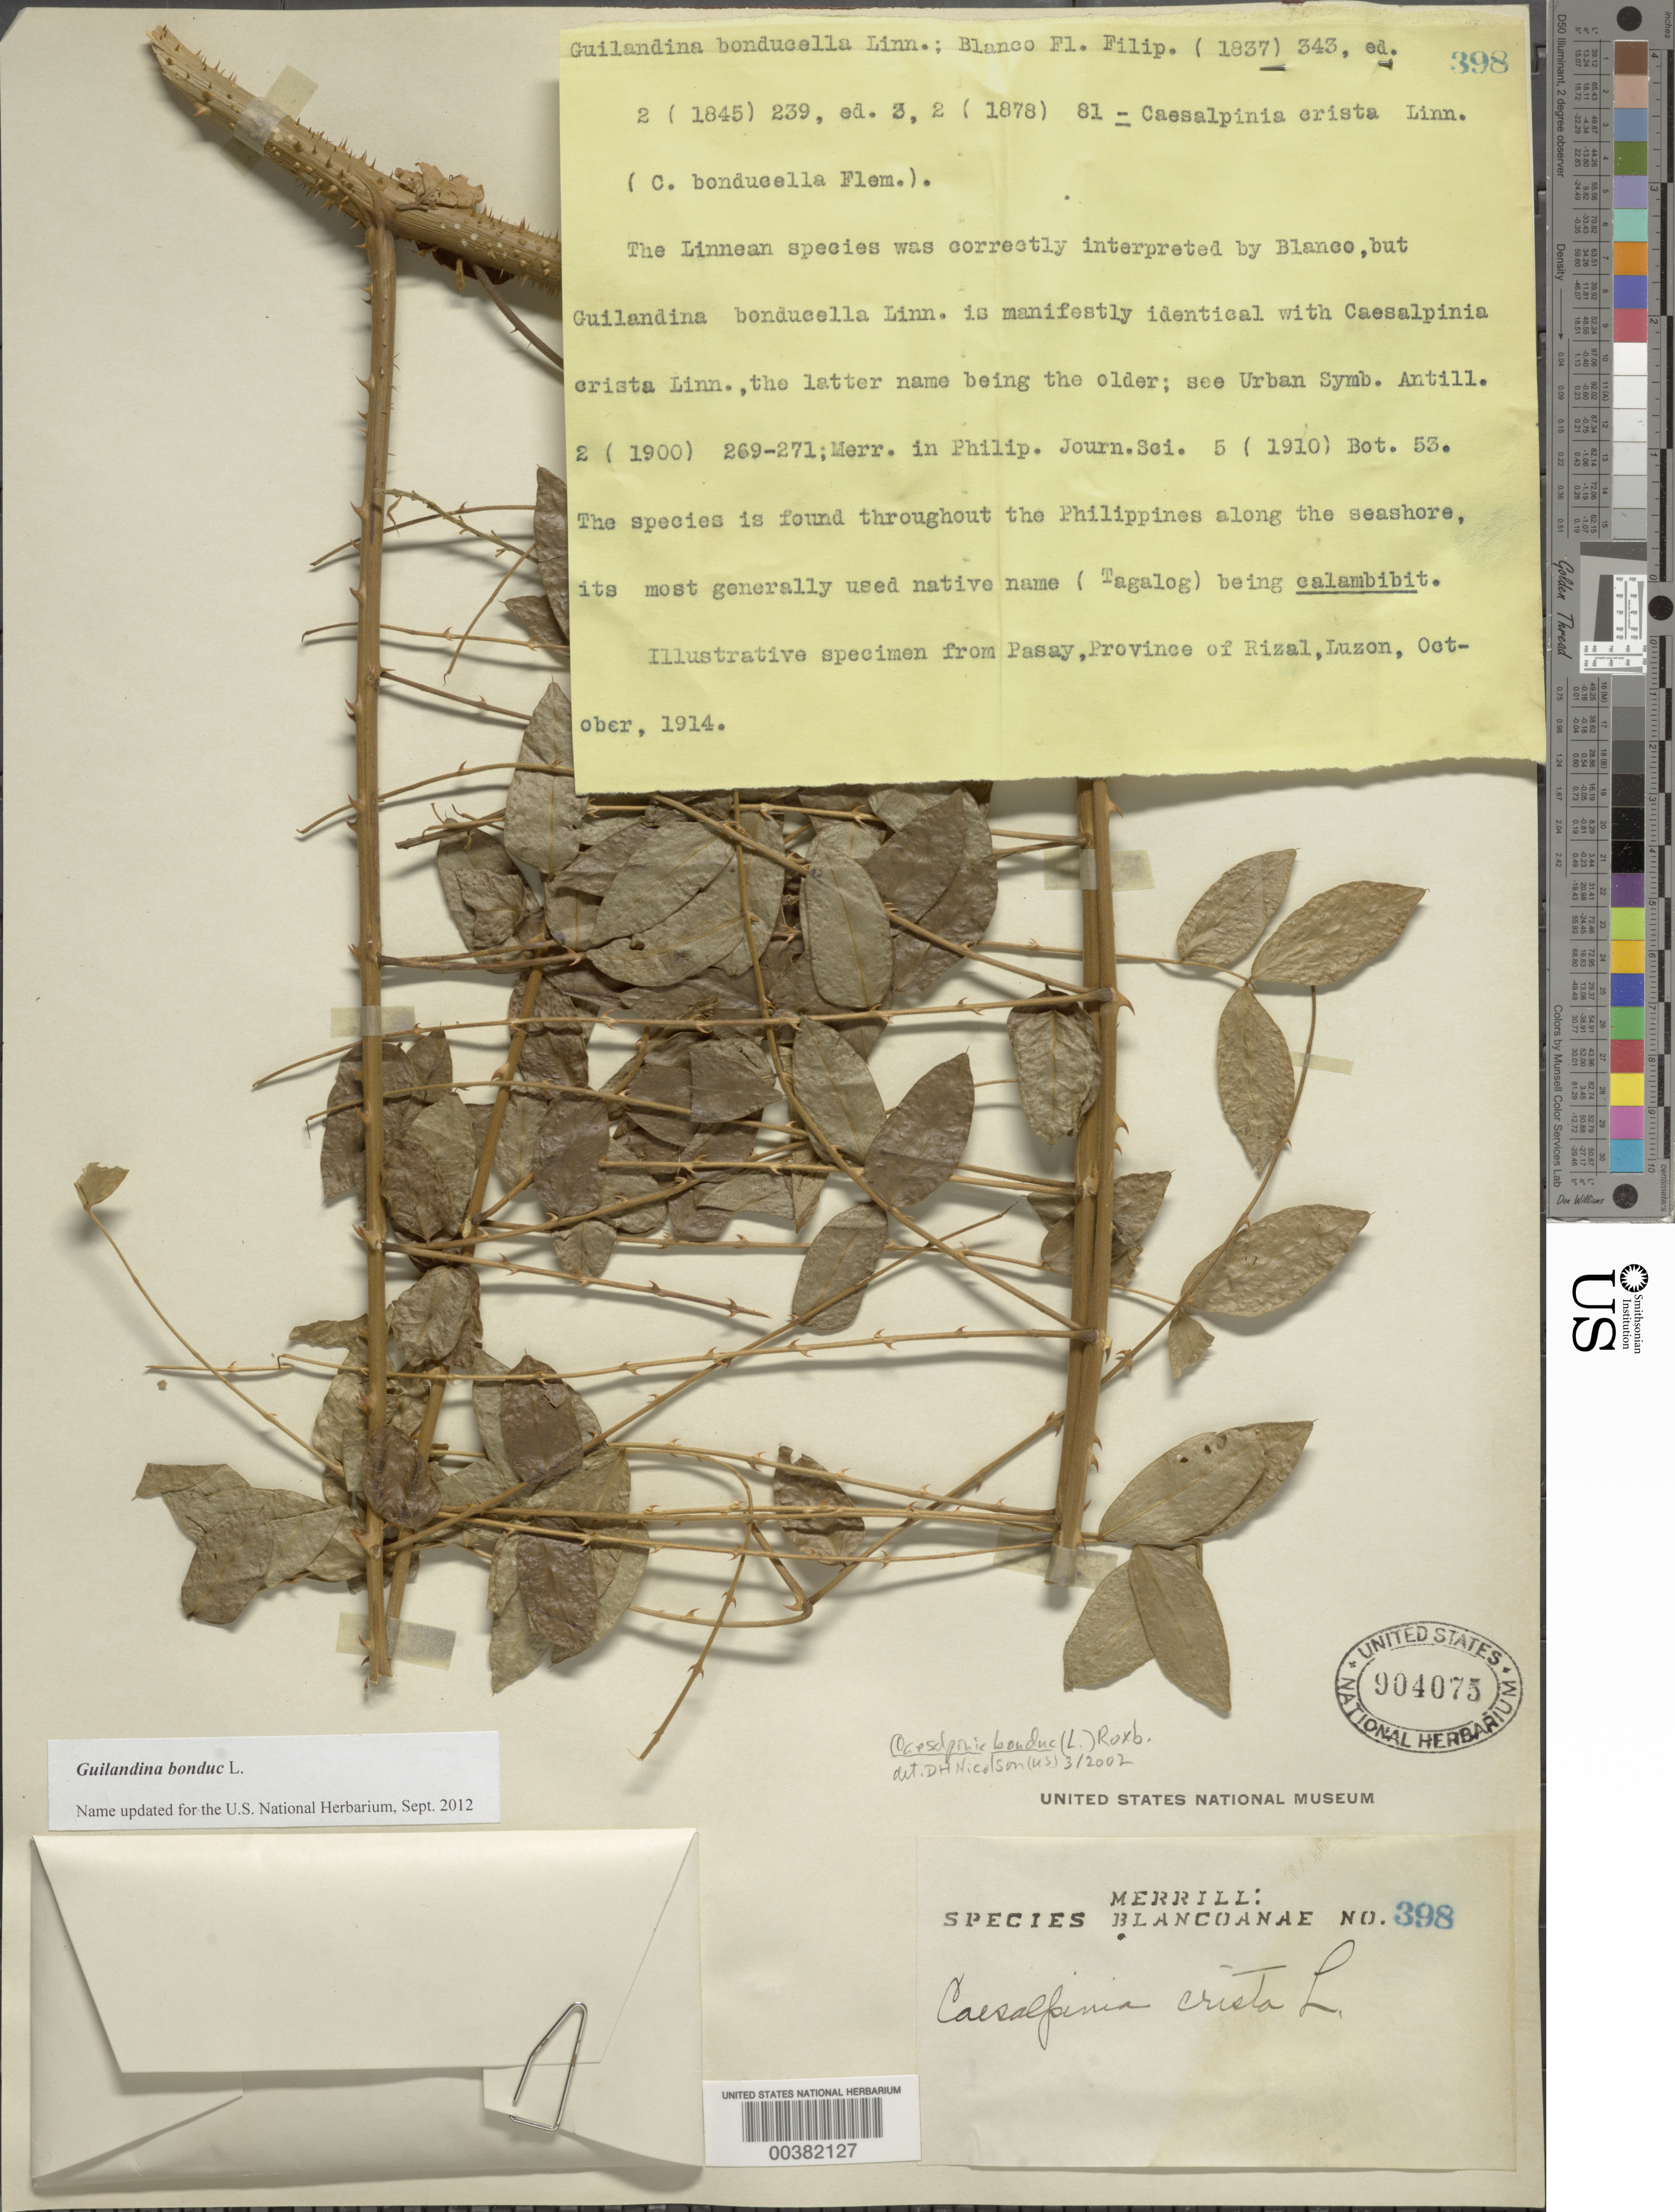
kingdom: Plantae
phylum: Tracheophyta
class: Magnoliopsida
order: Fabales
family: Fabaceae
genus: Guilandina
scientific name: Guilandina bonduc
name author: L.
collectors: E. D. Merrill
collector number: Sp. Blancoan. 0398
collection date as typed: Oct 1914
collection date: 1914-10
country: Philippines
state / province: National Capital Region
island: Luzon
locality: Pasay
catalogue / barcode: US 904075